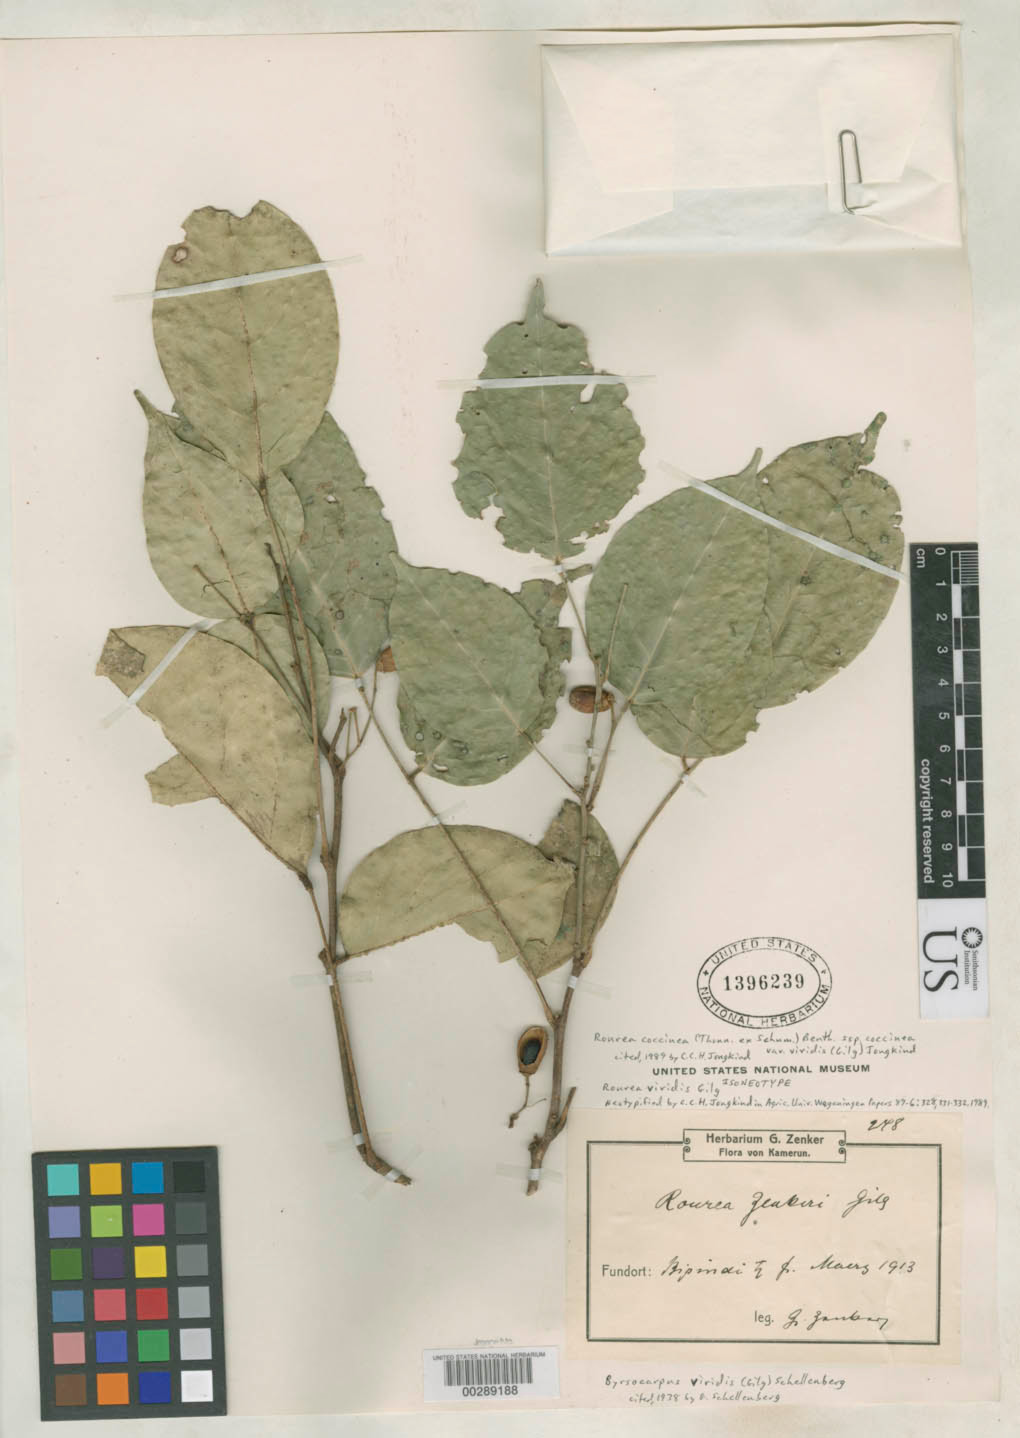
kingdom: Plantae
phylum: Tracheophyta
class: Magnoliopsida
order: Oxalidales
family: Connaraceae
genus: Rourea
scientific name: Rourea viridis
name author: Gilg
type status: Isoneotype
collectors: G. A. Zenker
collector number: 248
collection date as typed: Mar 1913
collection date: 1913-03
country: Cameroon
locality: Bipinde.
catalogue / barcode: US 1396239